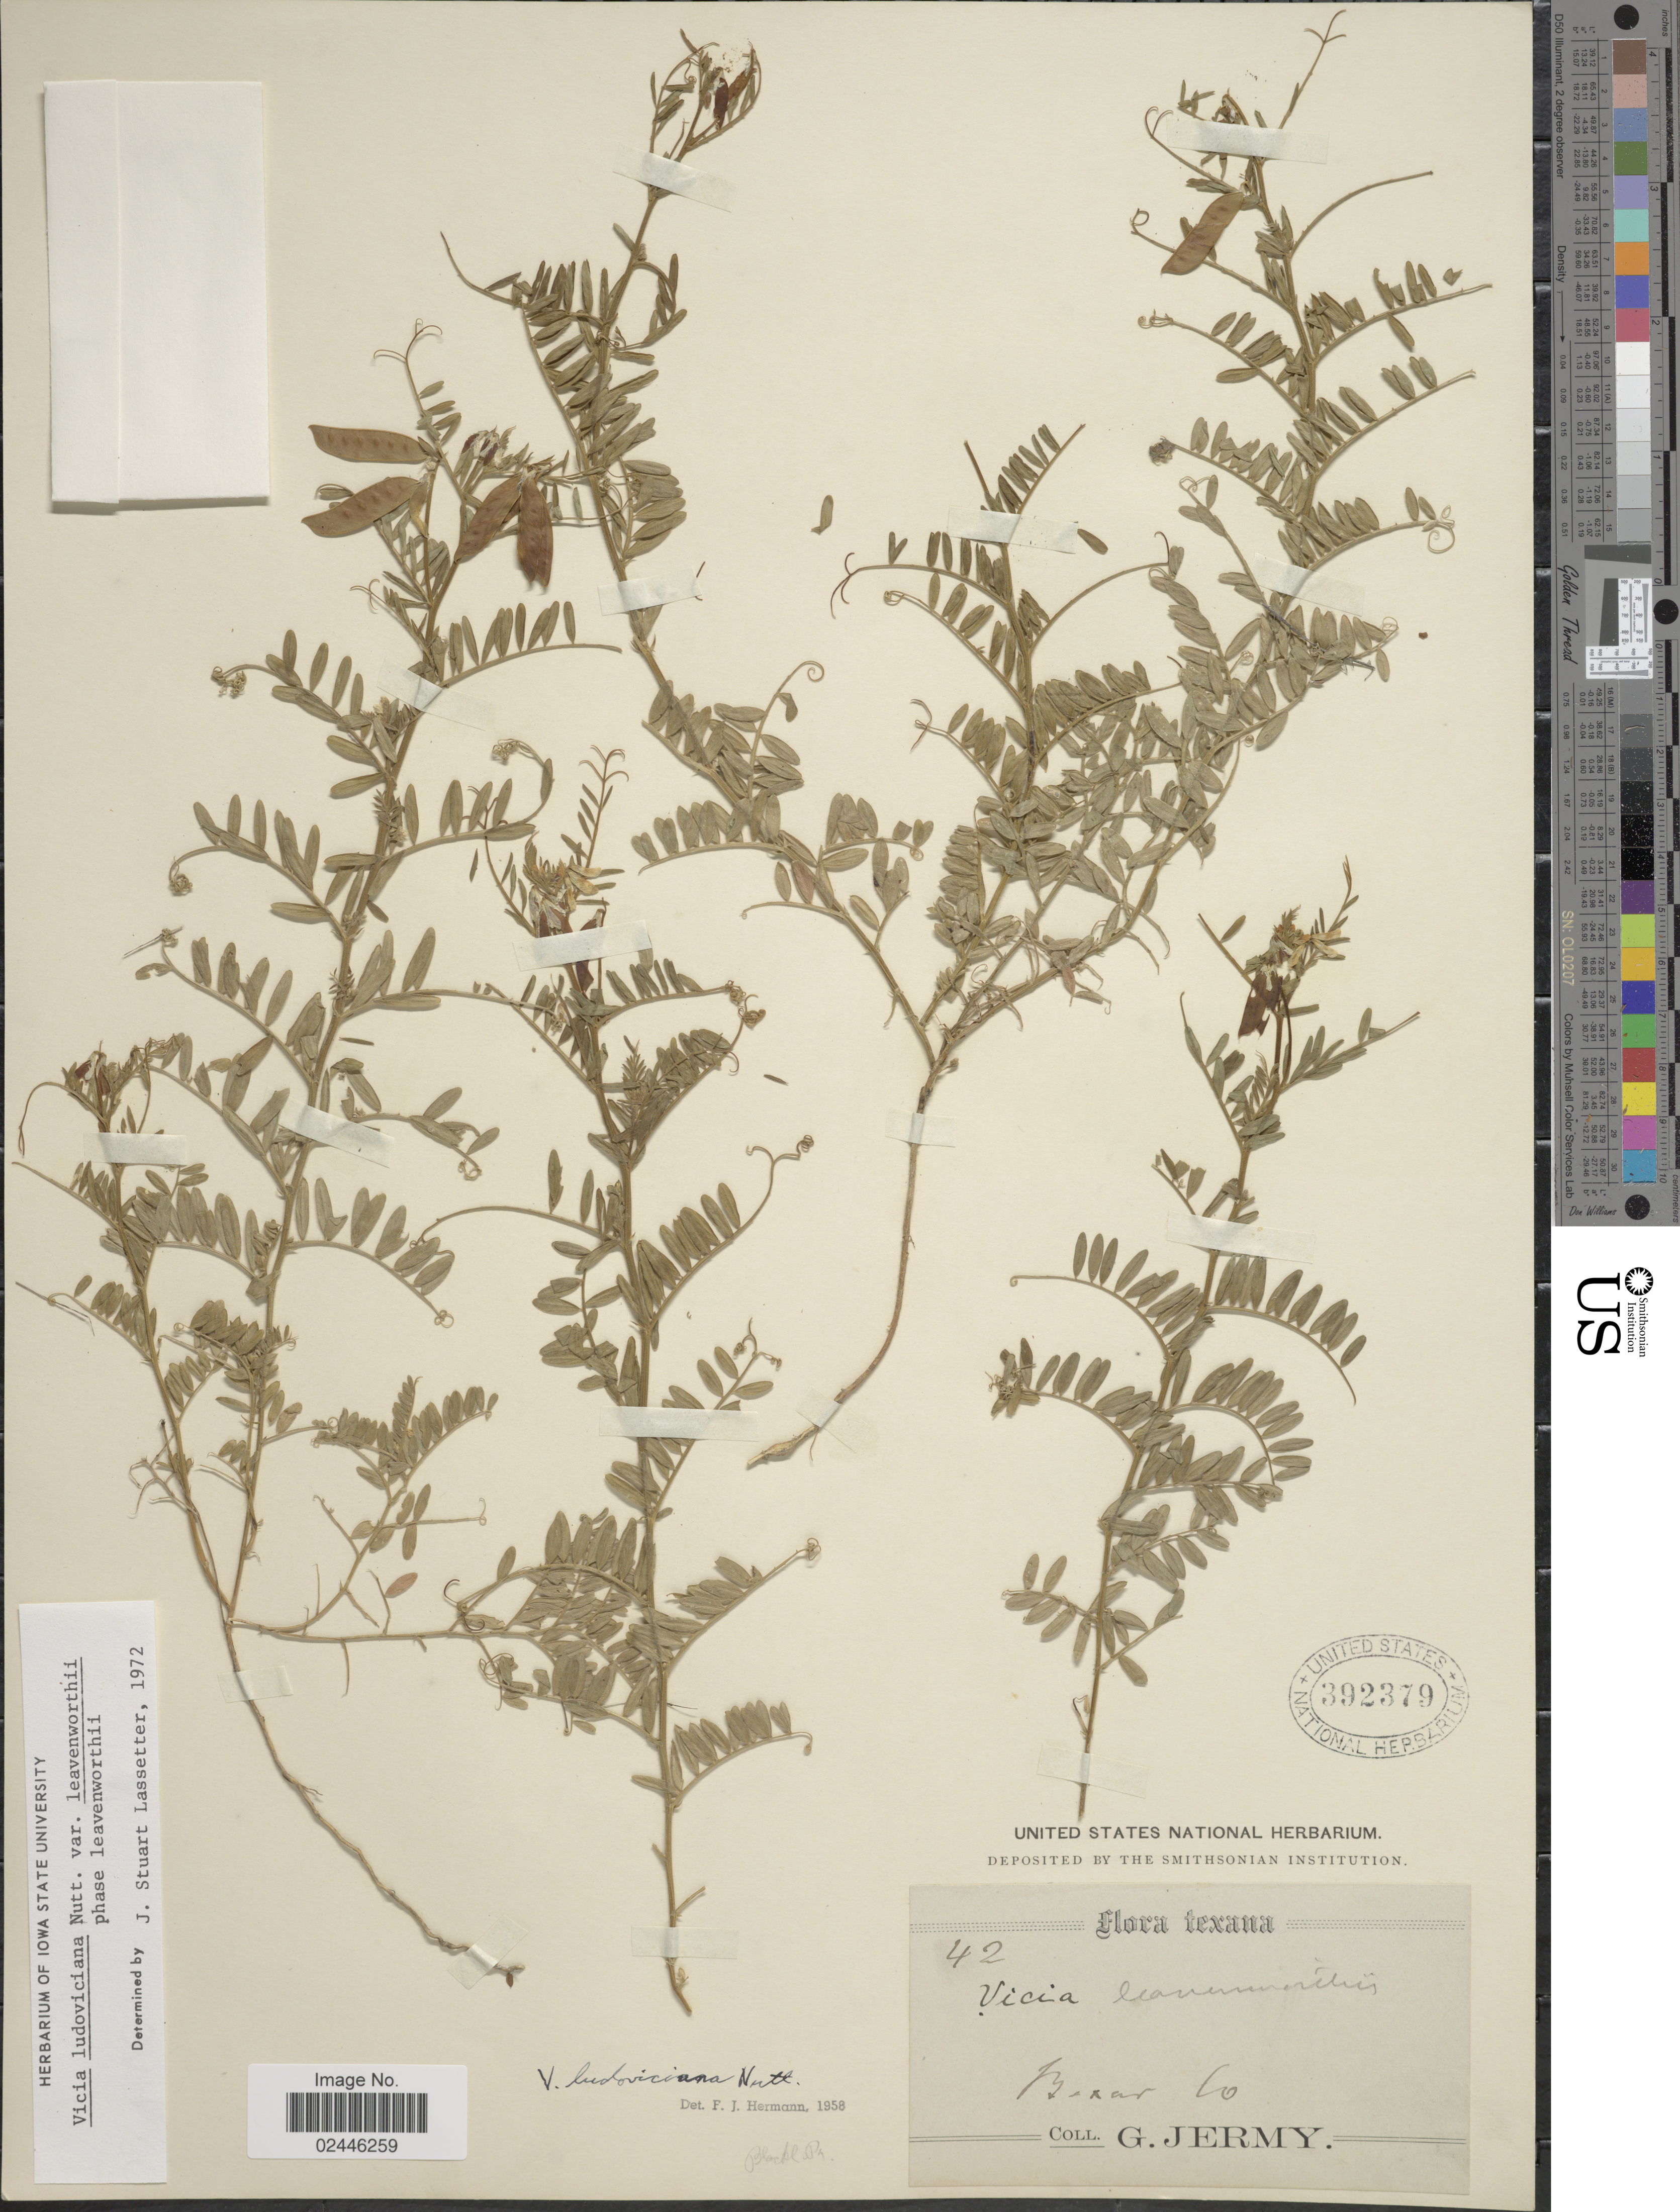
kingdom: Plantae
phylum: Tracheophyta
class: Magnoliopsida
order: Fabales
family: Fabaceae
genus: Vicia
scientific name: Vicia ludoviciana var. leavenworthii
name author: (Torr. & A. Gray) Broich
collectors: G. Jermy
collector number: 42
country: United States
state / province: Texas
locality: Bexar Co. Blackl. Pr.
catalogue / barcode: US 392379